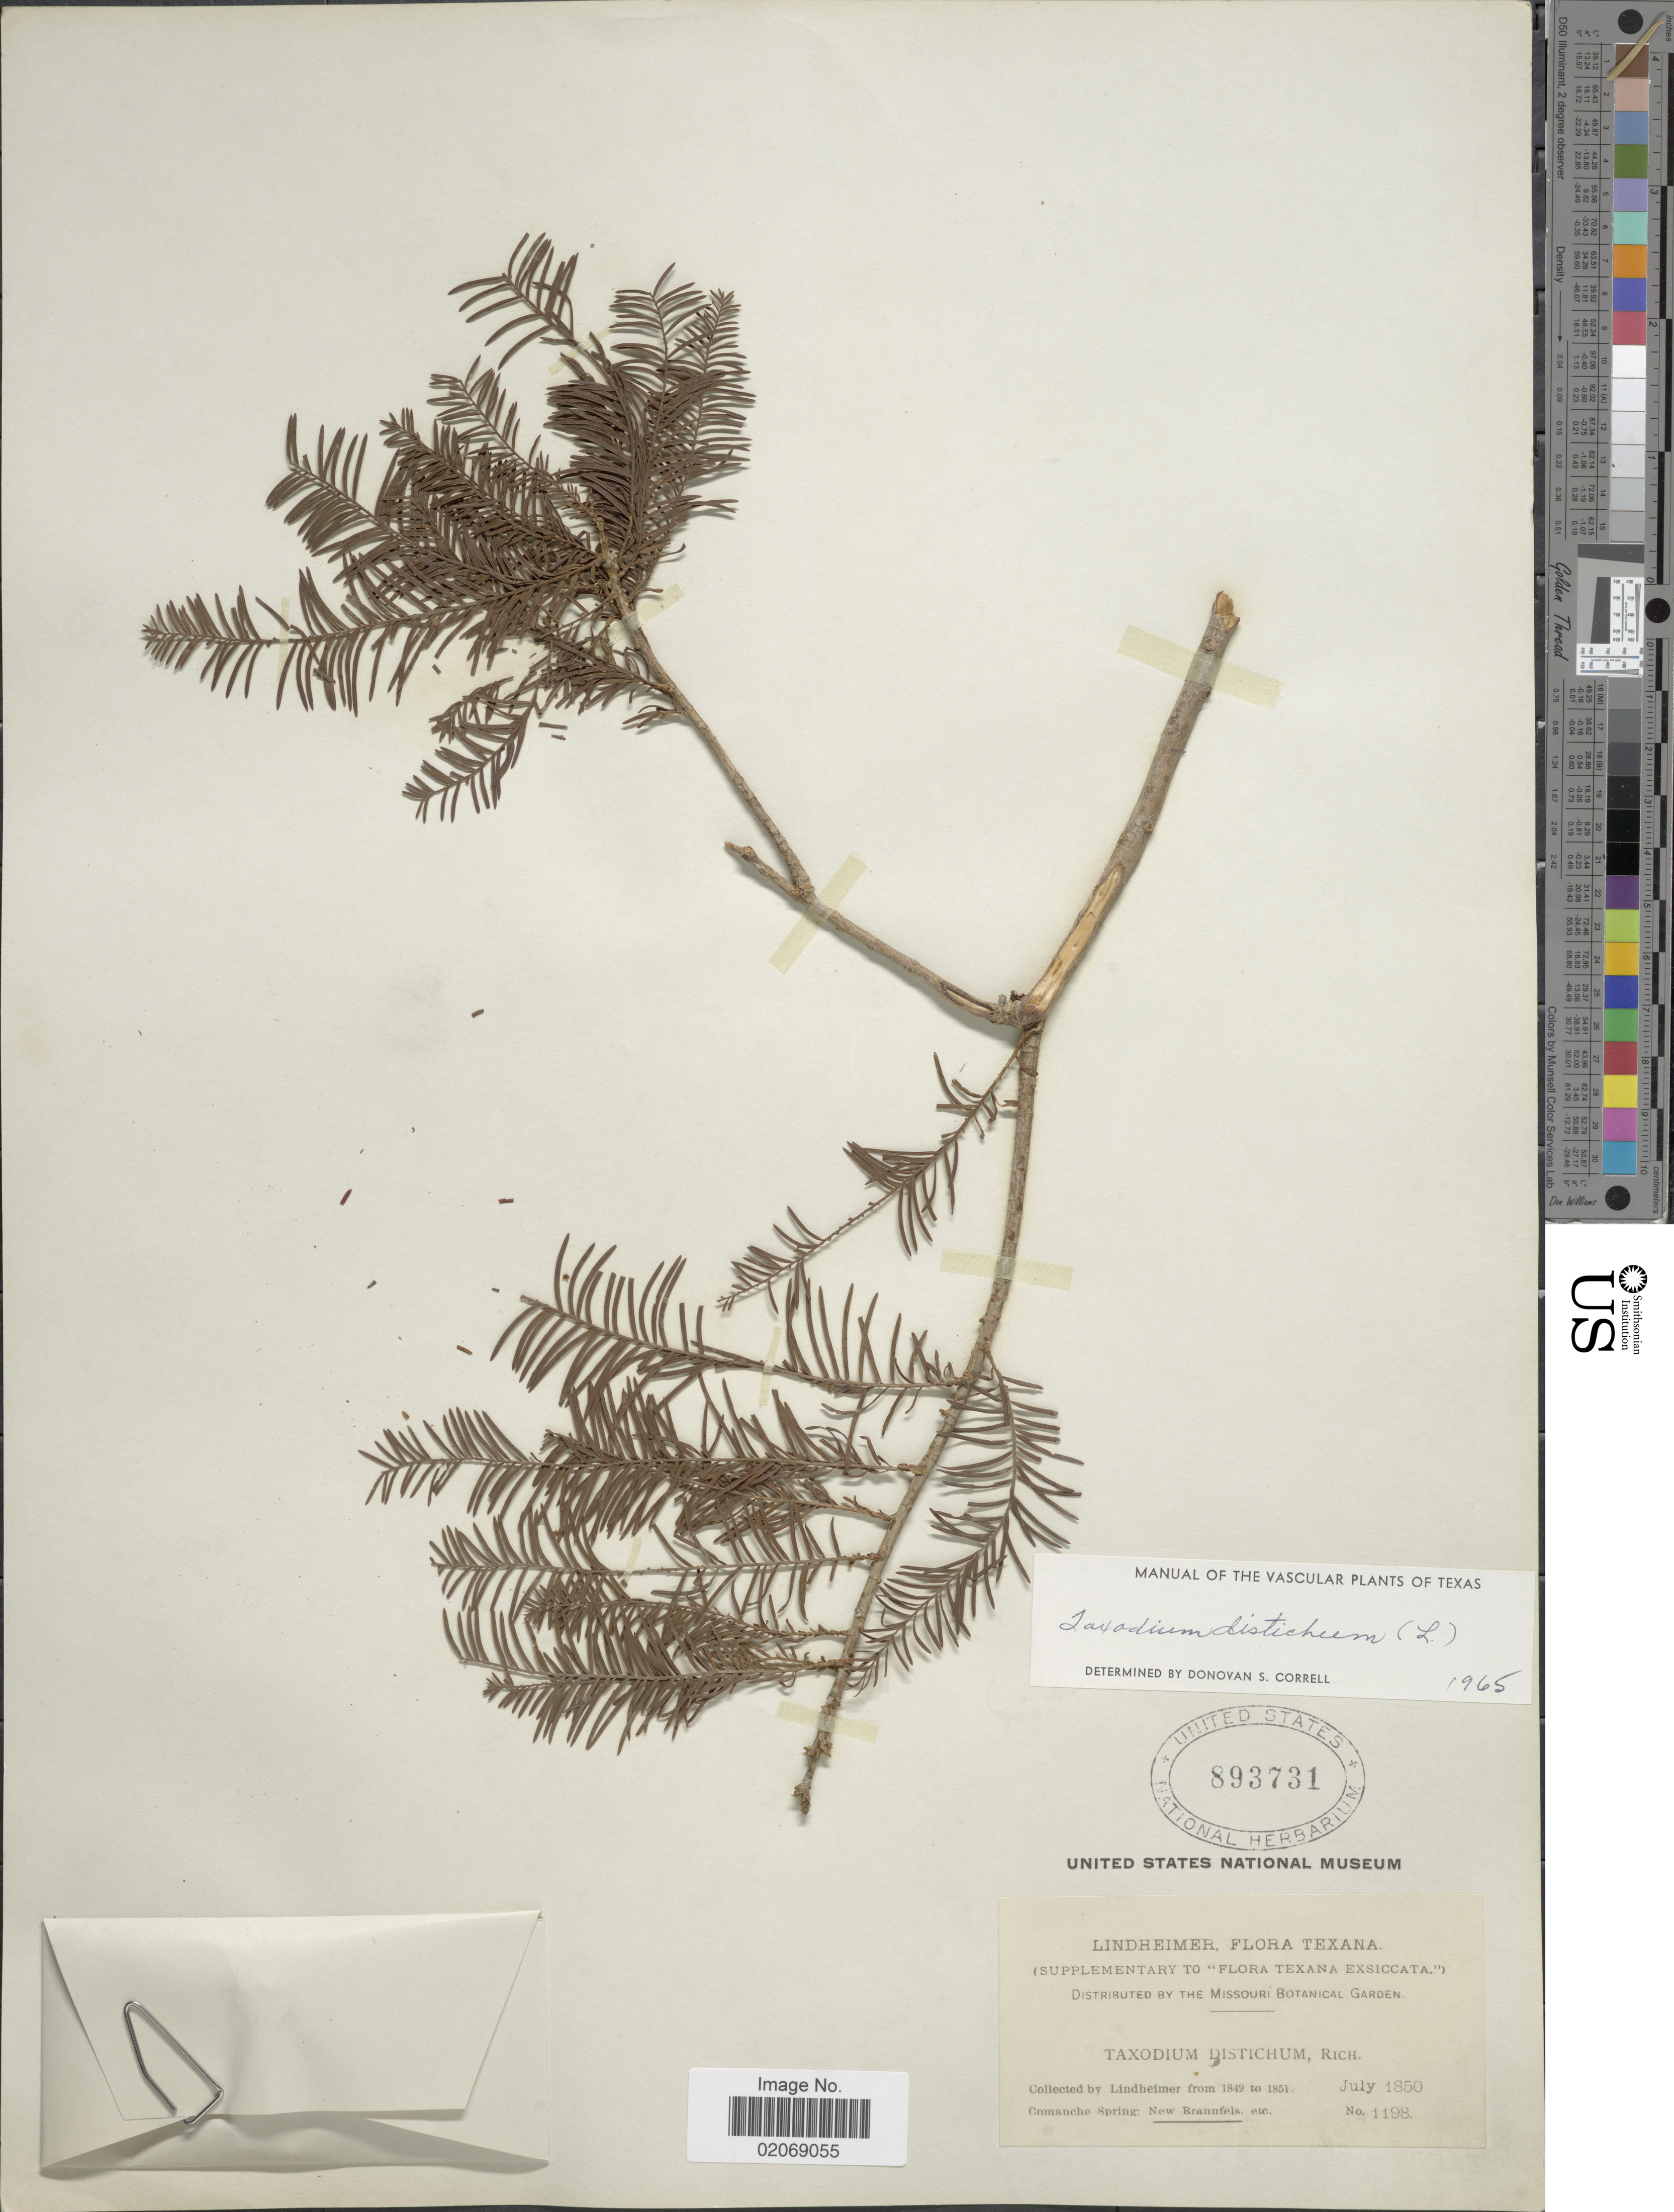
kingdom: Plantae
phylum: Tracheophyta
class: Pinopsida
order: Pinales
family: Cupressaceae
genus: Taxodium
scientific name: Taxodium distichum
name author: (L.) Rich.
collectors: -. Lindheimer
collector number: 1198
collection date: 1850-07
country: United States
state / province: Texas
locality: Comanche Springs, New Braunfels, etc.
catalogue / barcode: US 893731